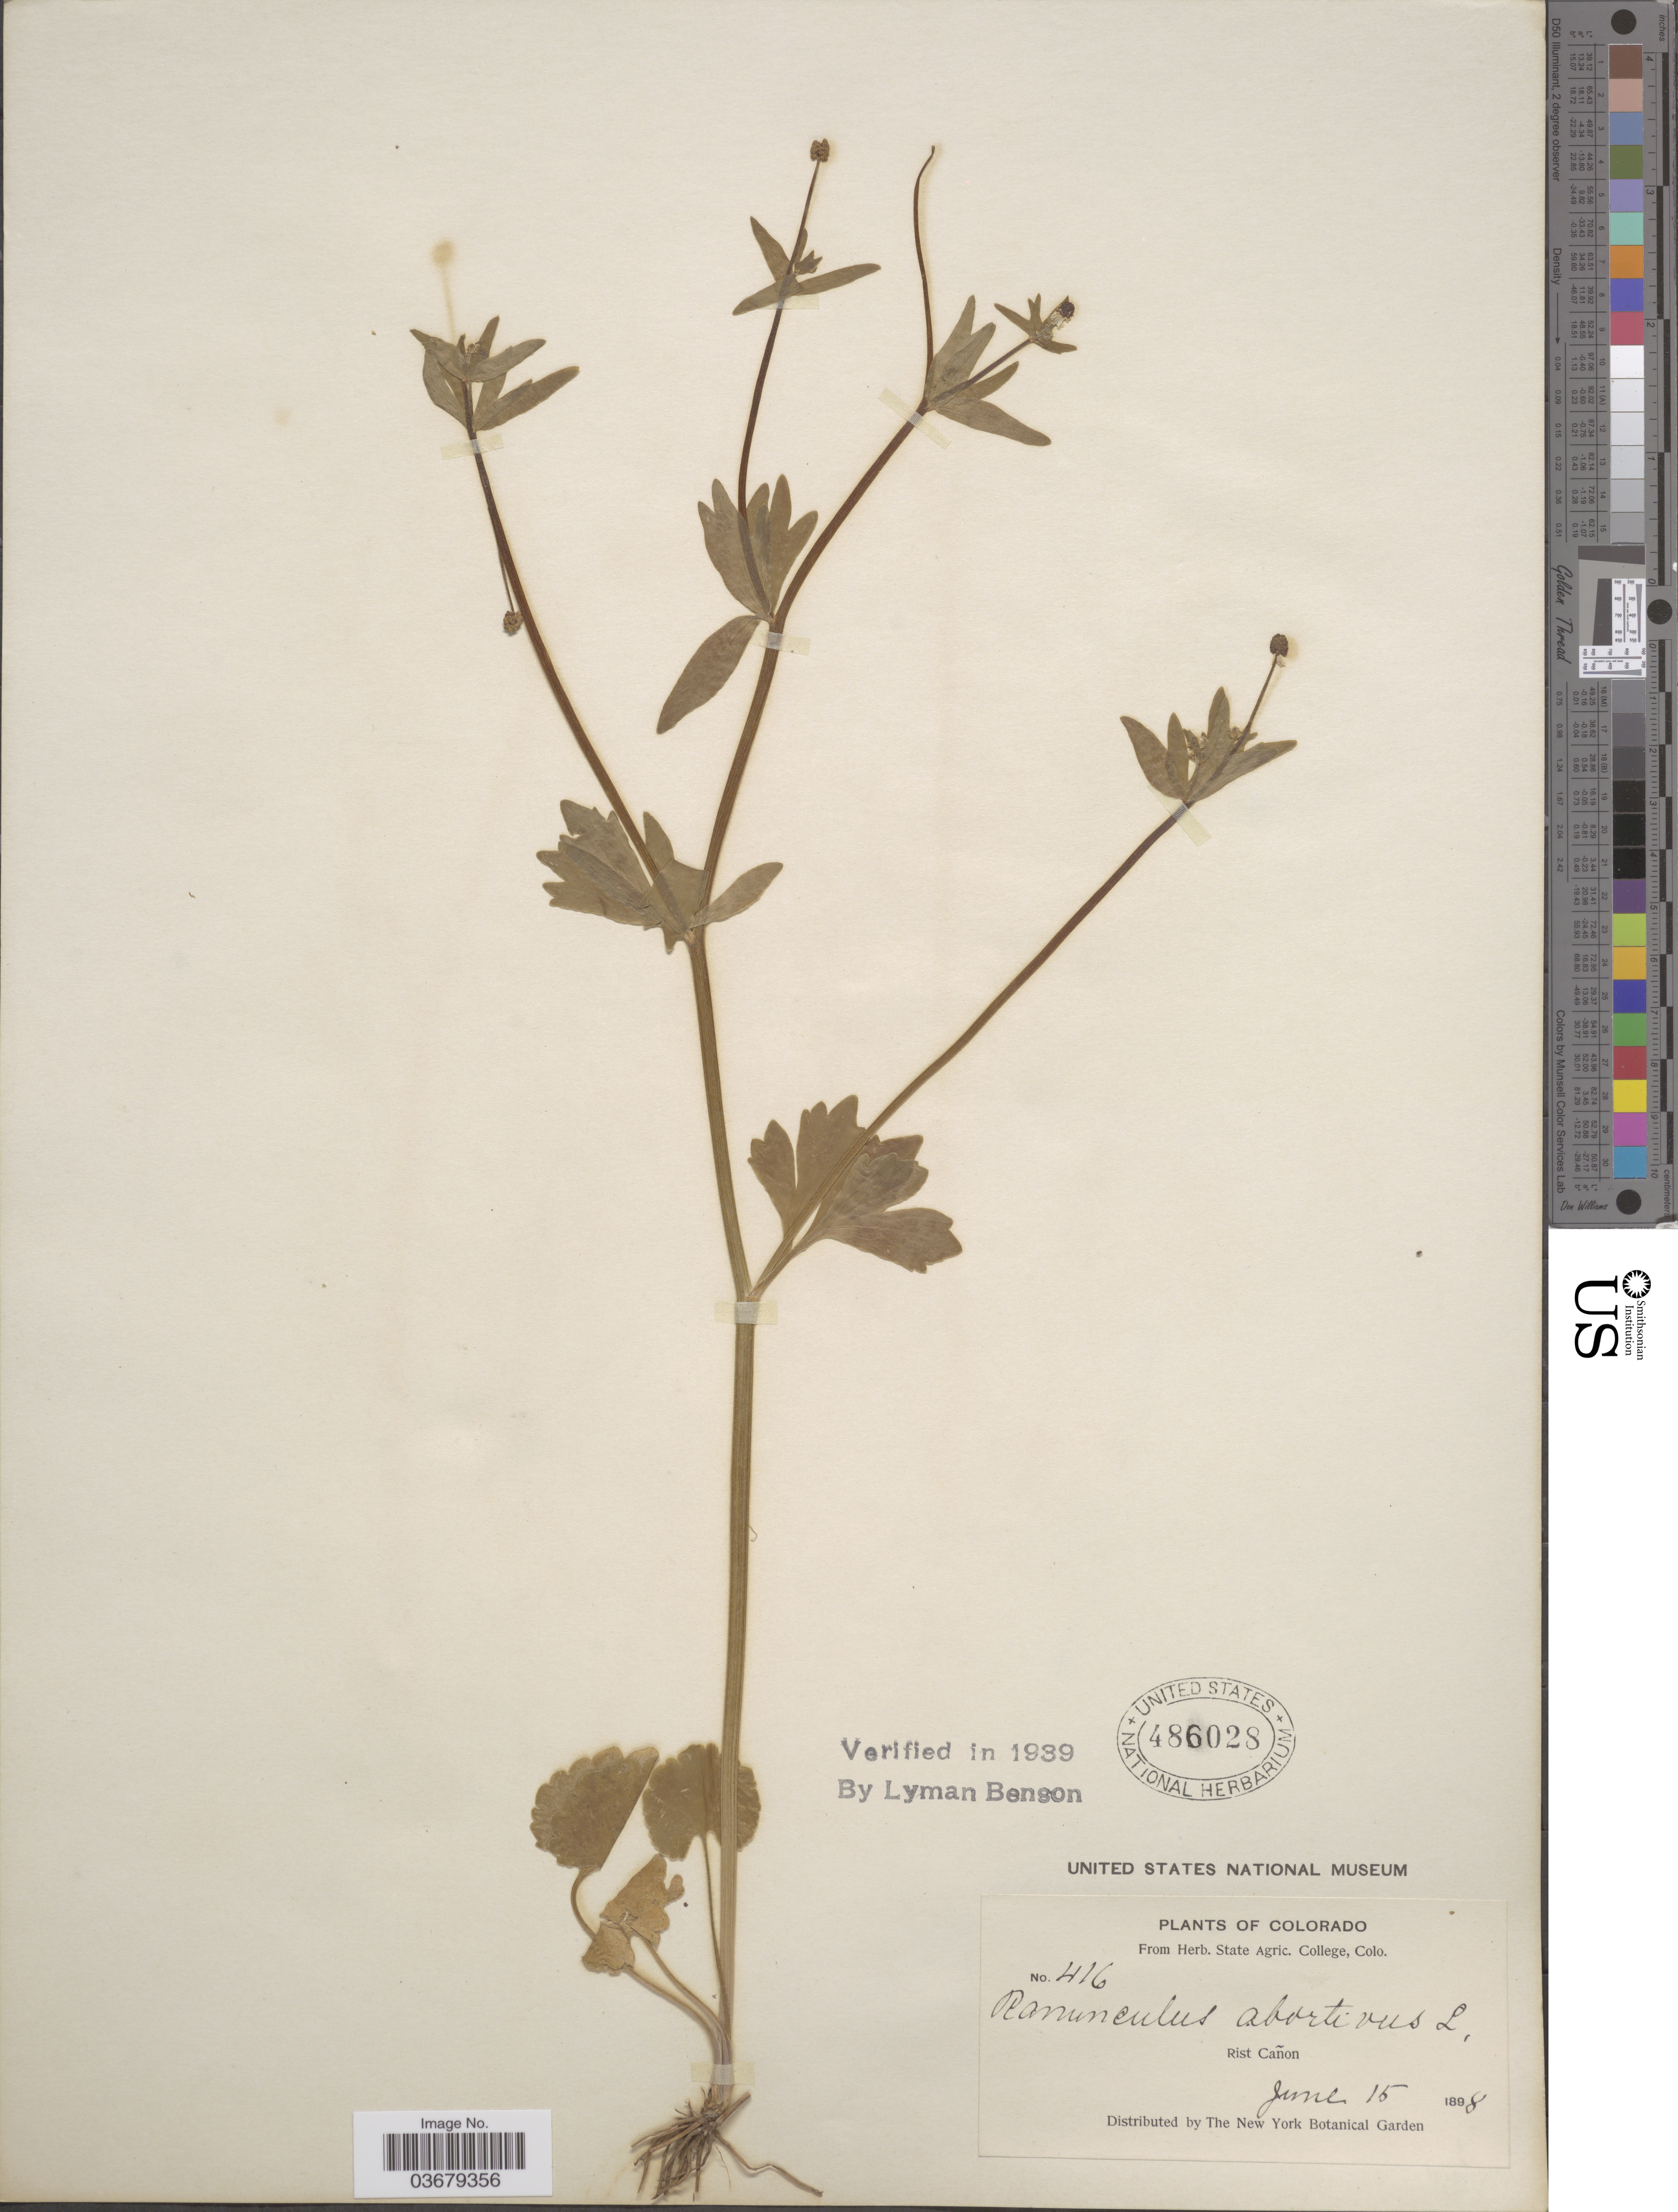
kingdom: Plantae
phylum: Tracheophyta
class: Magnoliopsida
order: Ranunculales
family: Ranunculaceae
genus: Ranunculus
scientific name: Ranunculus abortivus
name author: L.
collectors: ex herb. State Agric. College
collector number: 416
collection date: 1898-06-15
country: United States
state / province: Colorado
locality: Rist Cañon.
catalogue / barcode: US 486028